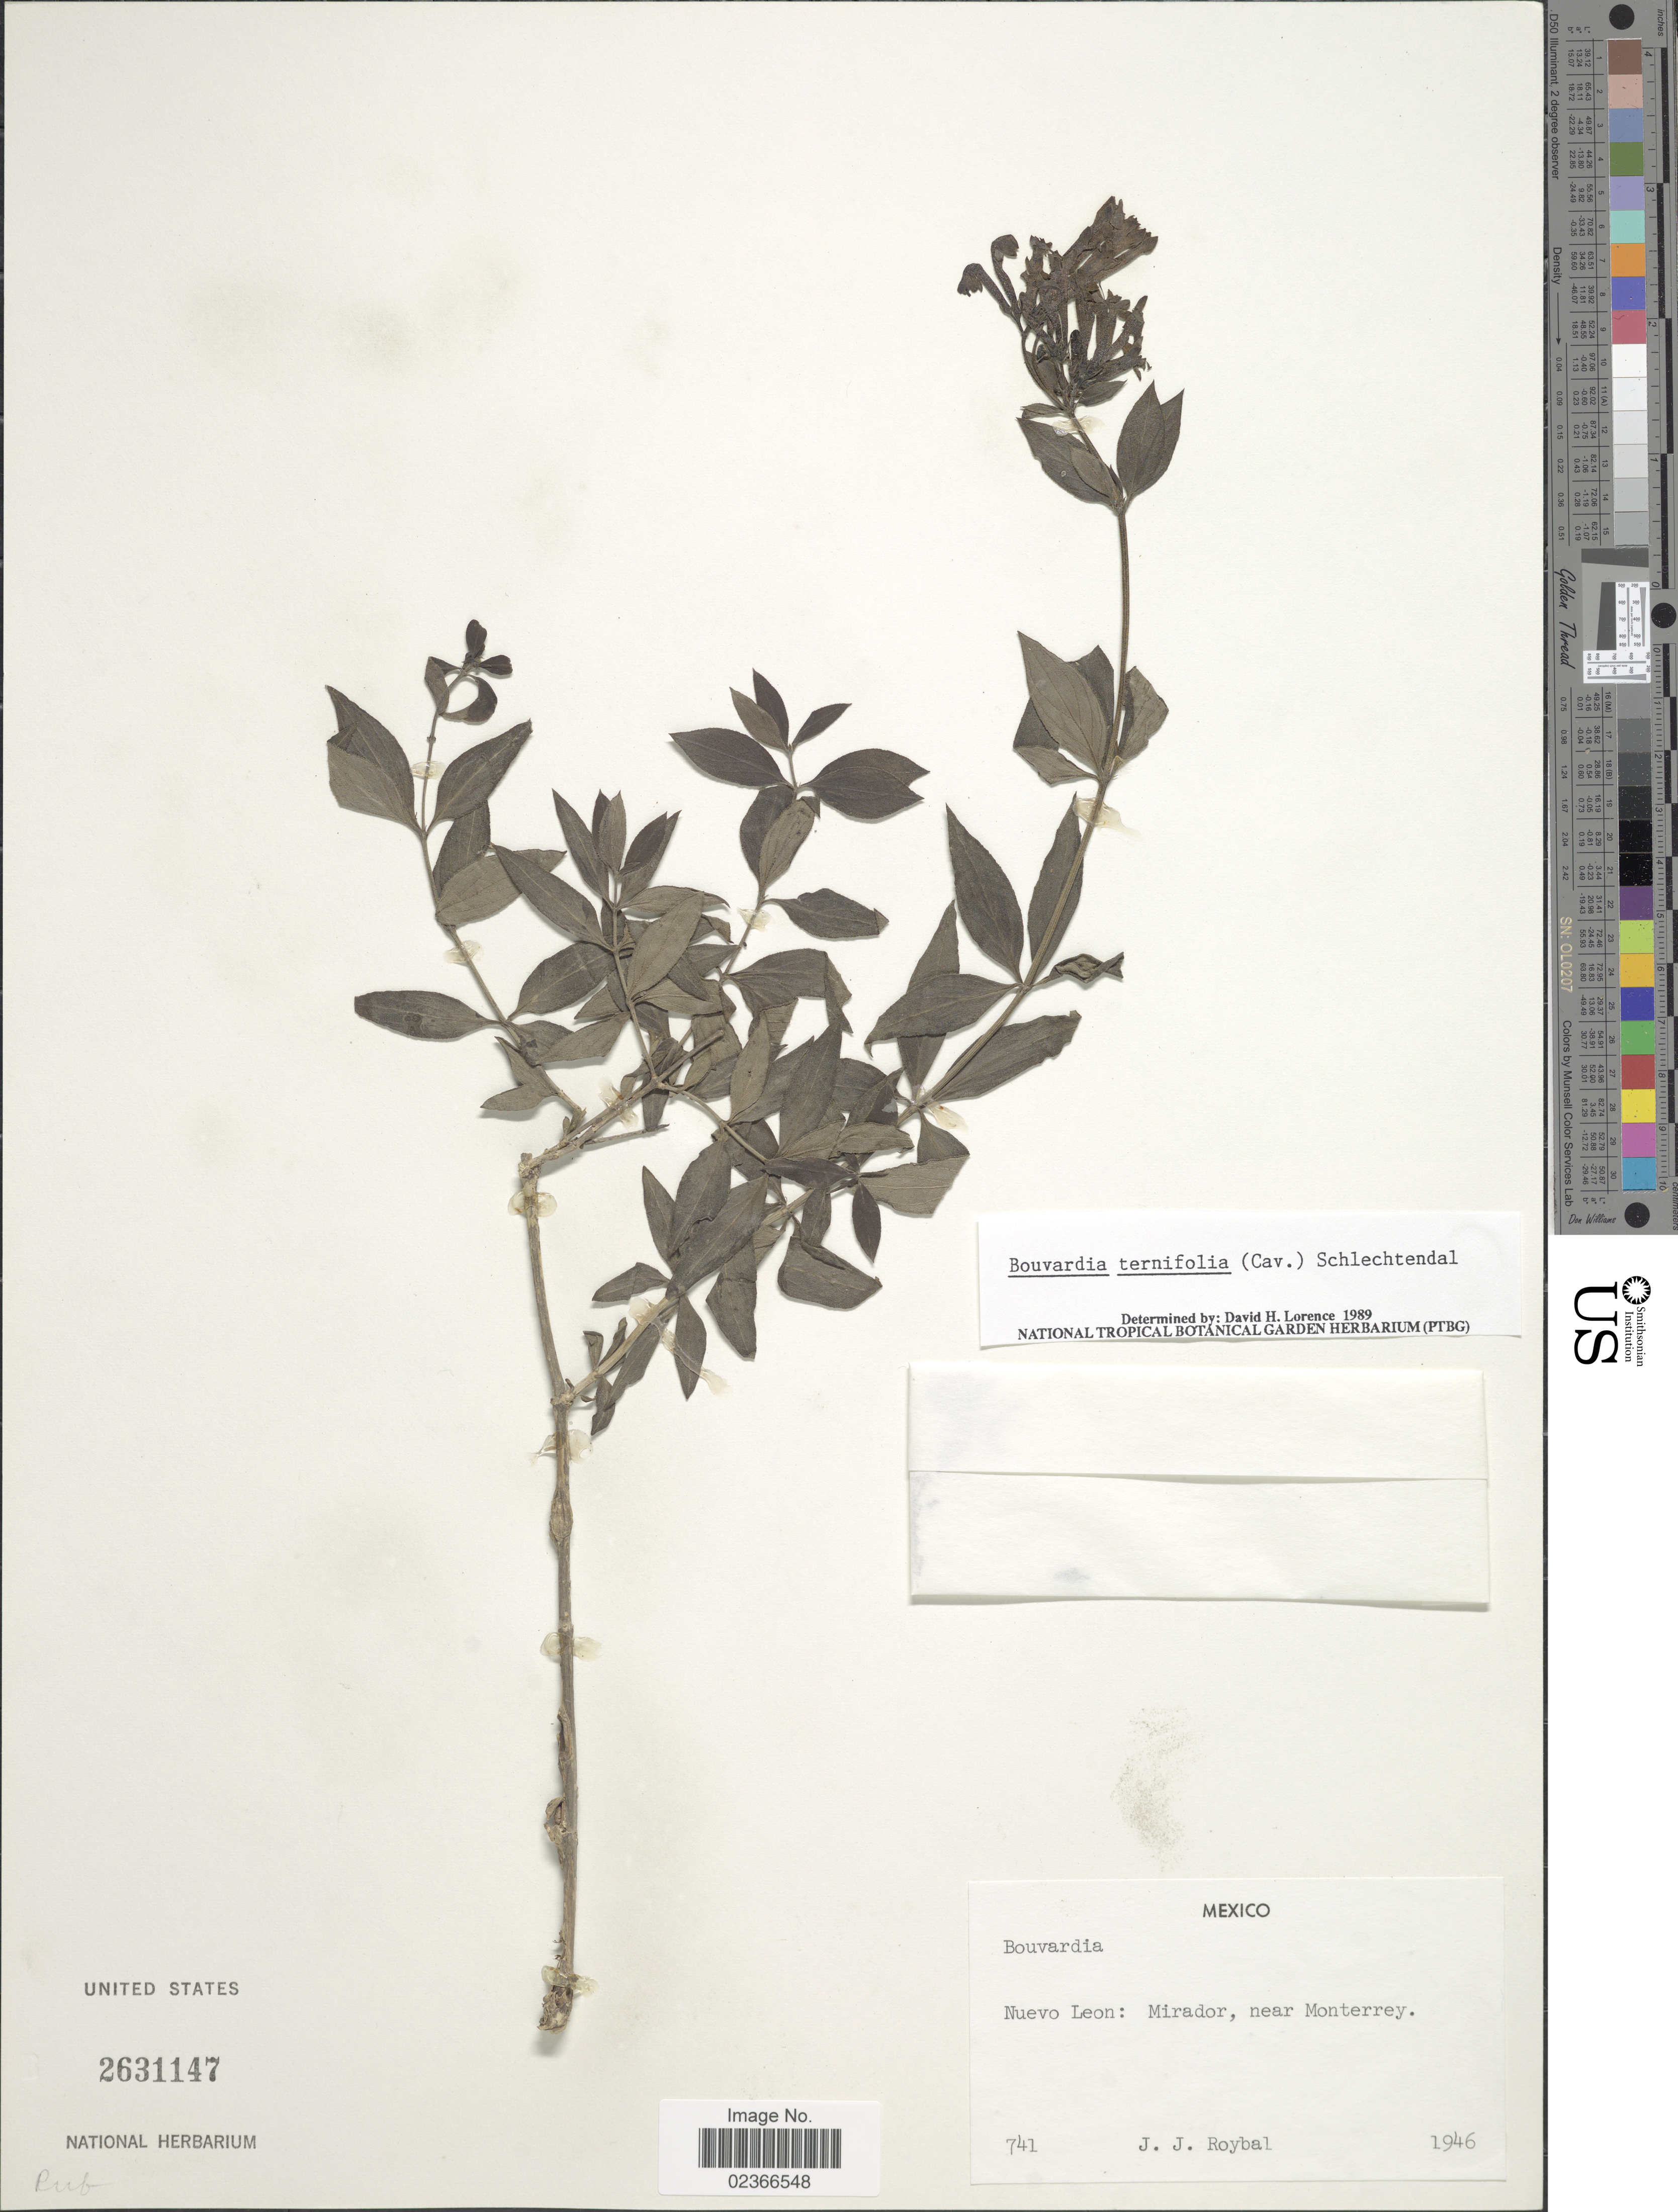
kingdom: Plantae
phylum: Tracheophyta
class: Magnoliopsida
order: Gentianales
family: Rubiaceae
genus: Bouvardia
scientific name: Bouvardia ternifolia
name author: (Cav.) Schltdl.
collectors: J. J. Roybal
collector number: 741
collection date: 1946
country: Mexico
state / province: Nuevo León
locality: Mirador, near Monterrey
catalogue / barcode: US 2631147